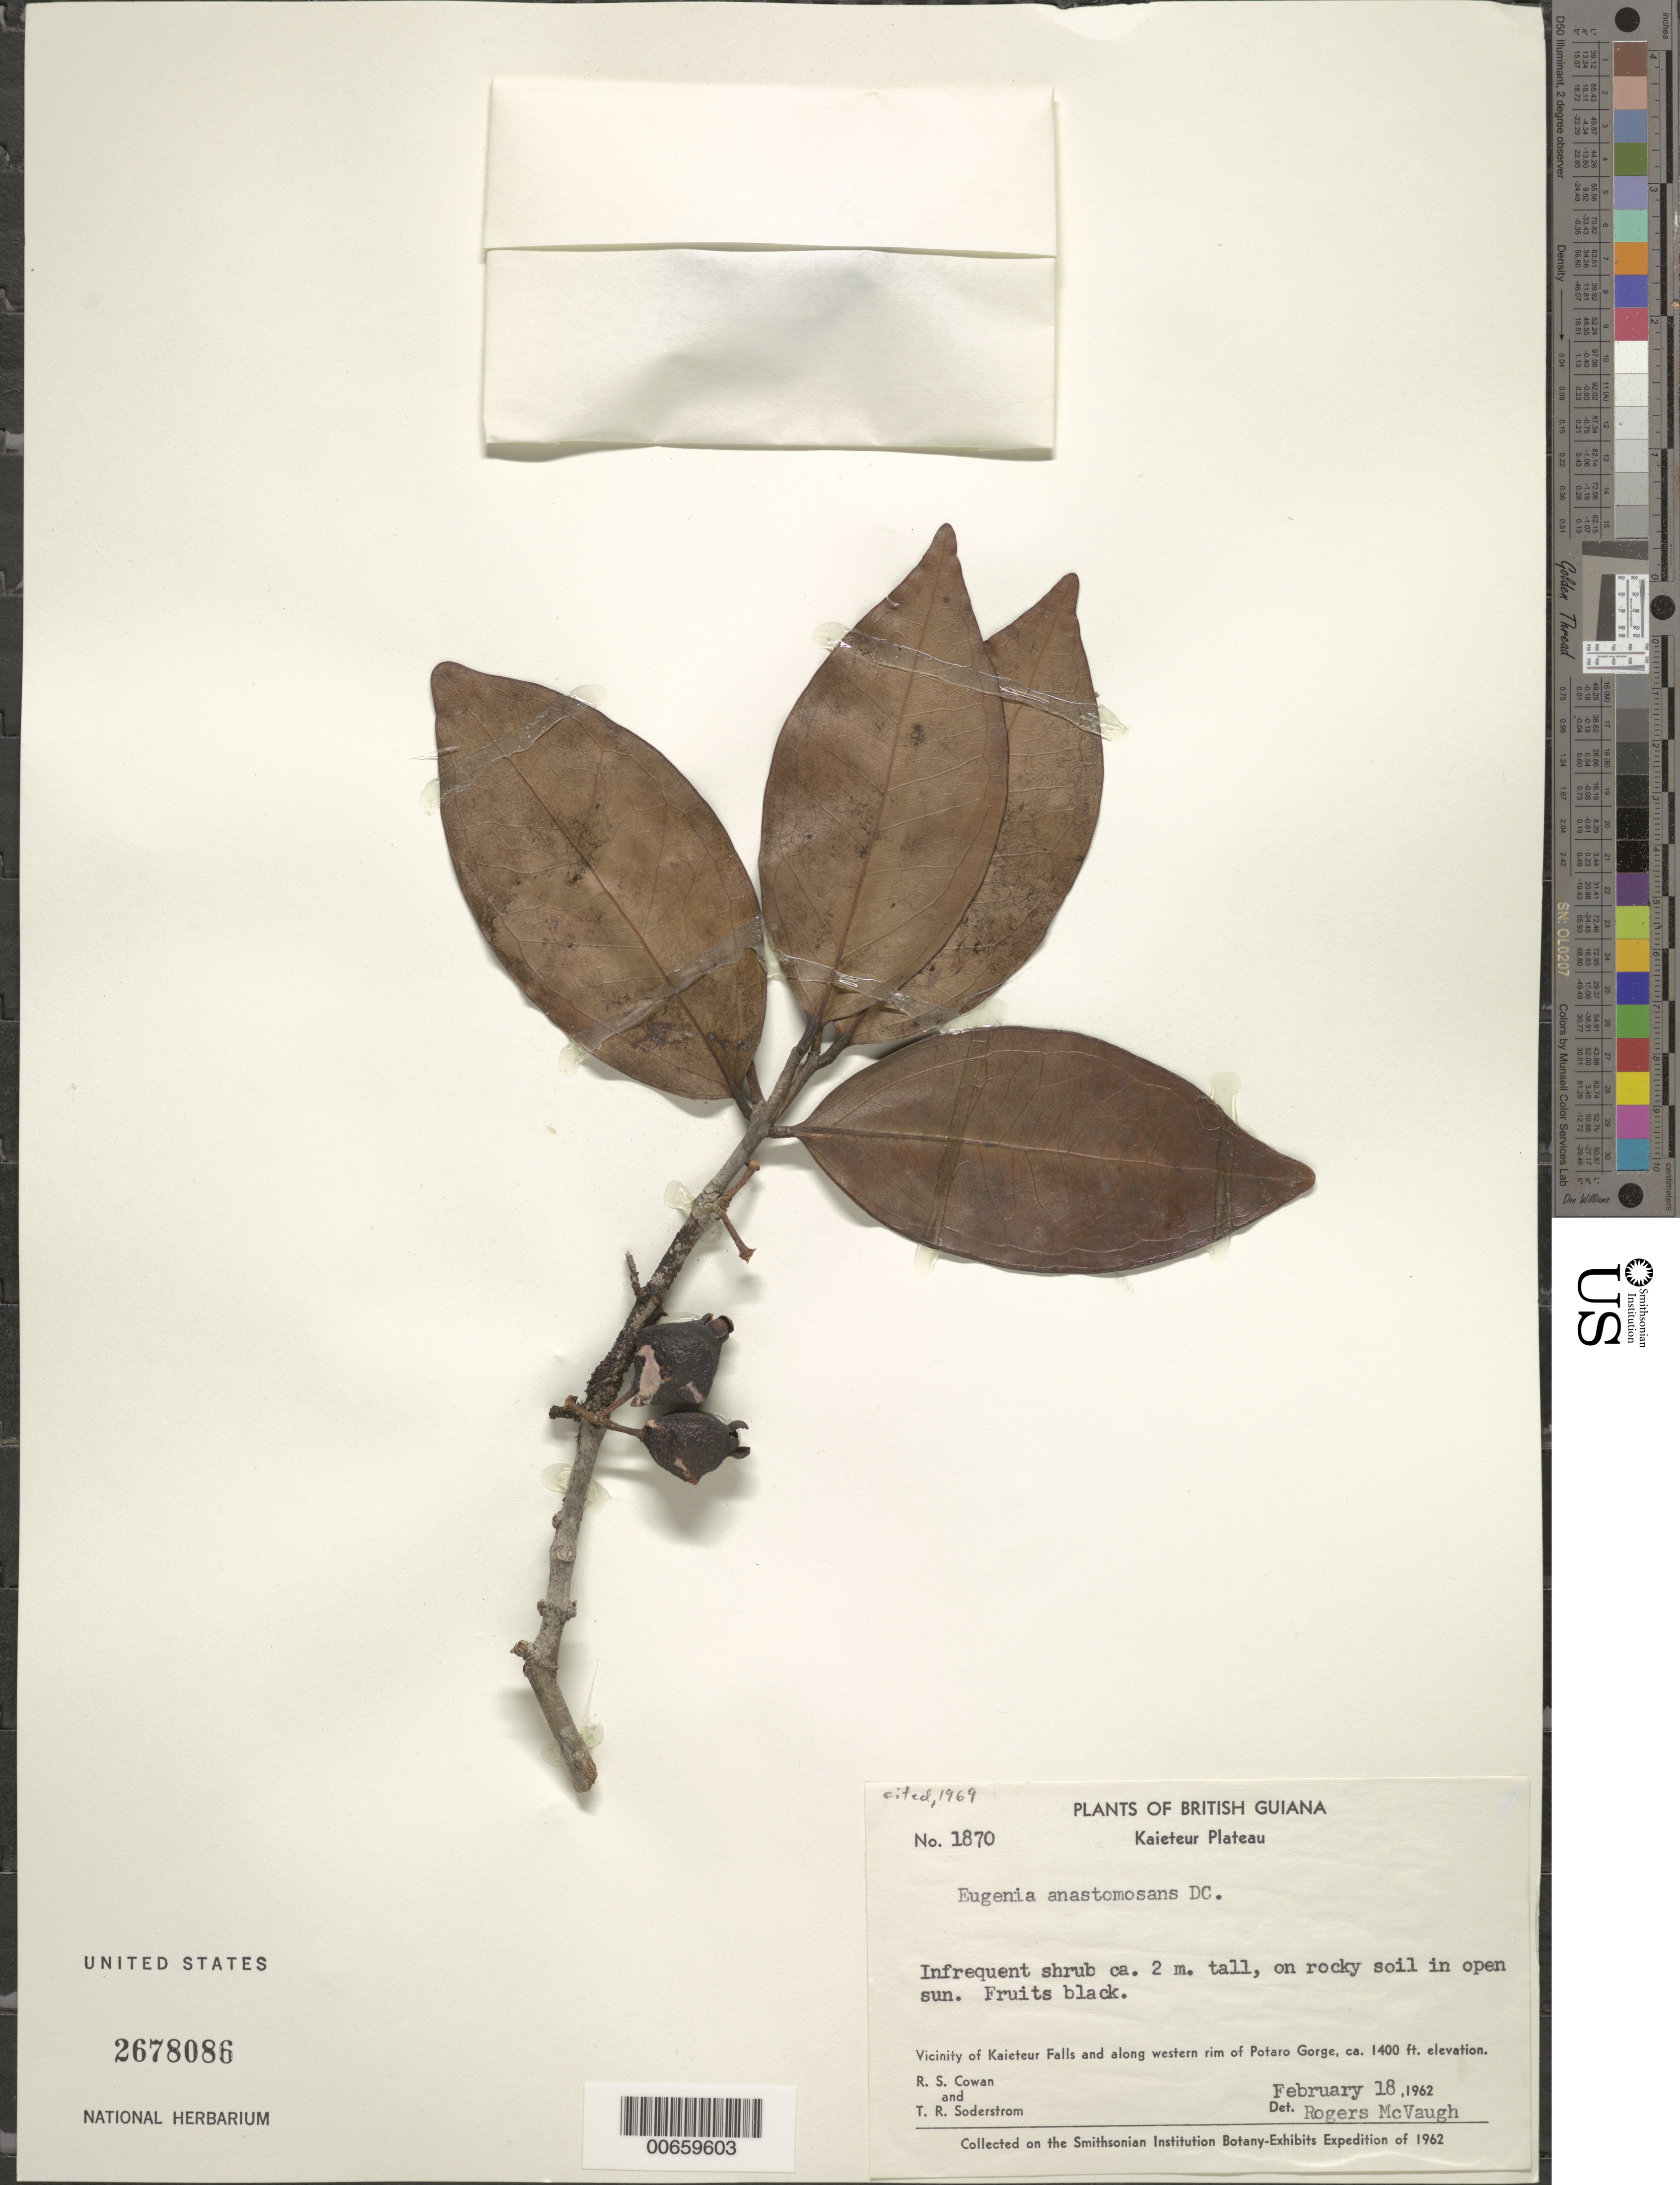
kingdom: Plantae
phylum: Tracheophyta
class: Magnoliopsida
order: Myrtales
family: Myrtaceae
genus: Eugenia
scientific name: Eugenia anastomosans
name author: DC.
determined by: McVaugh, R.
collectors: R. S. Cowan & T. R. Soderstrom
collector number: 1870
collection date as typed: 18-Feb-62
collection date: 1962-02-18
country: Guyana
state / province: Potaro-Siparuni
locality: Kaieteur Plateau, vicinity of Kaieteur Falls and western rim of Potaro Gorge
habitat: Rocky soil in open sun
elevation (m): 427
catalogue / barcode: US 2678086